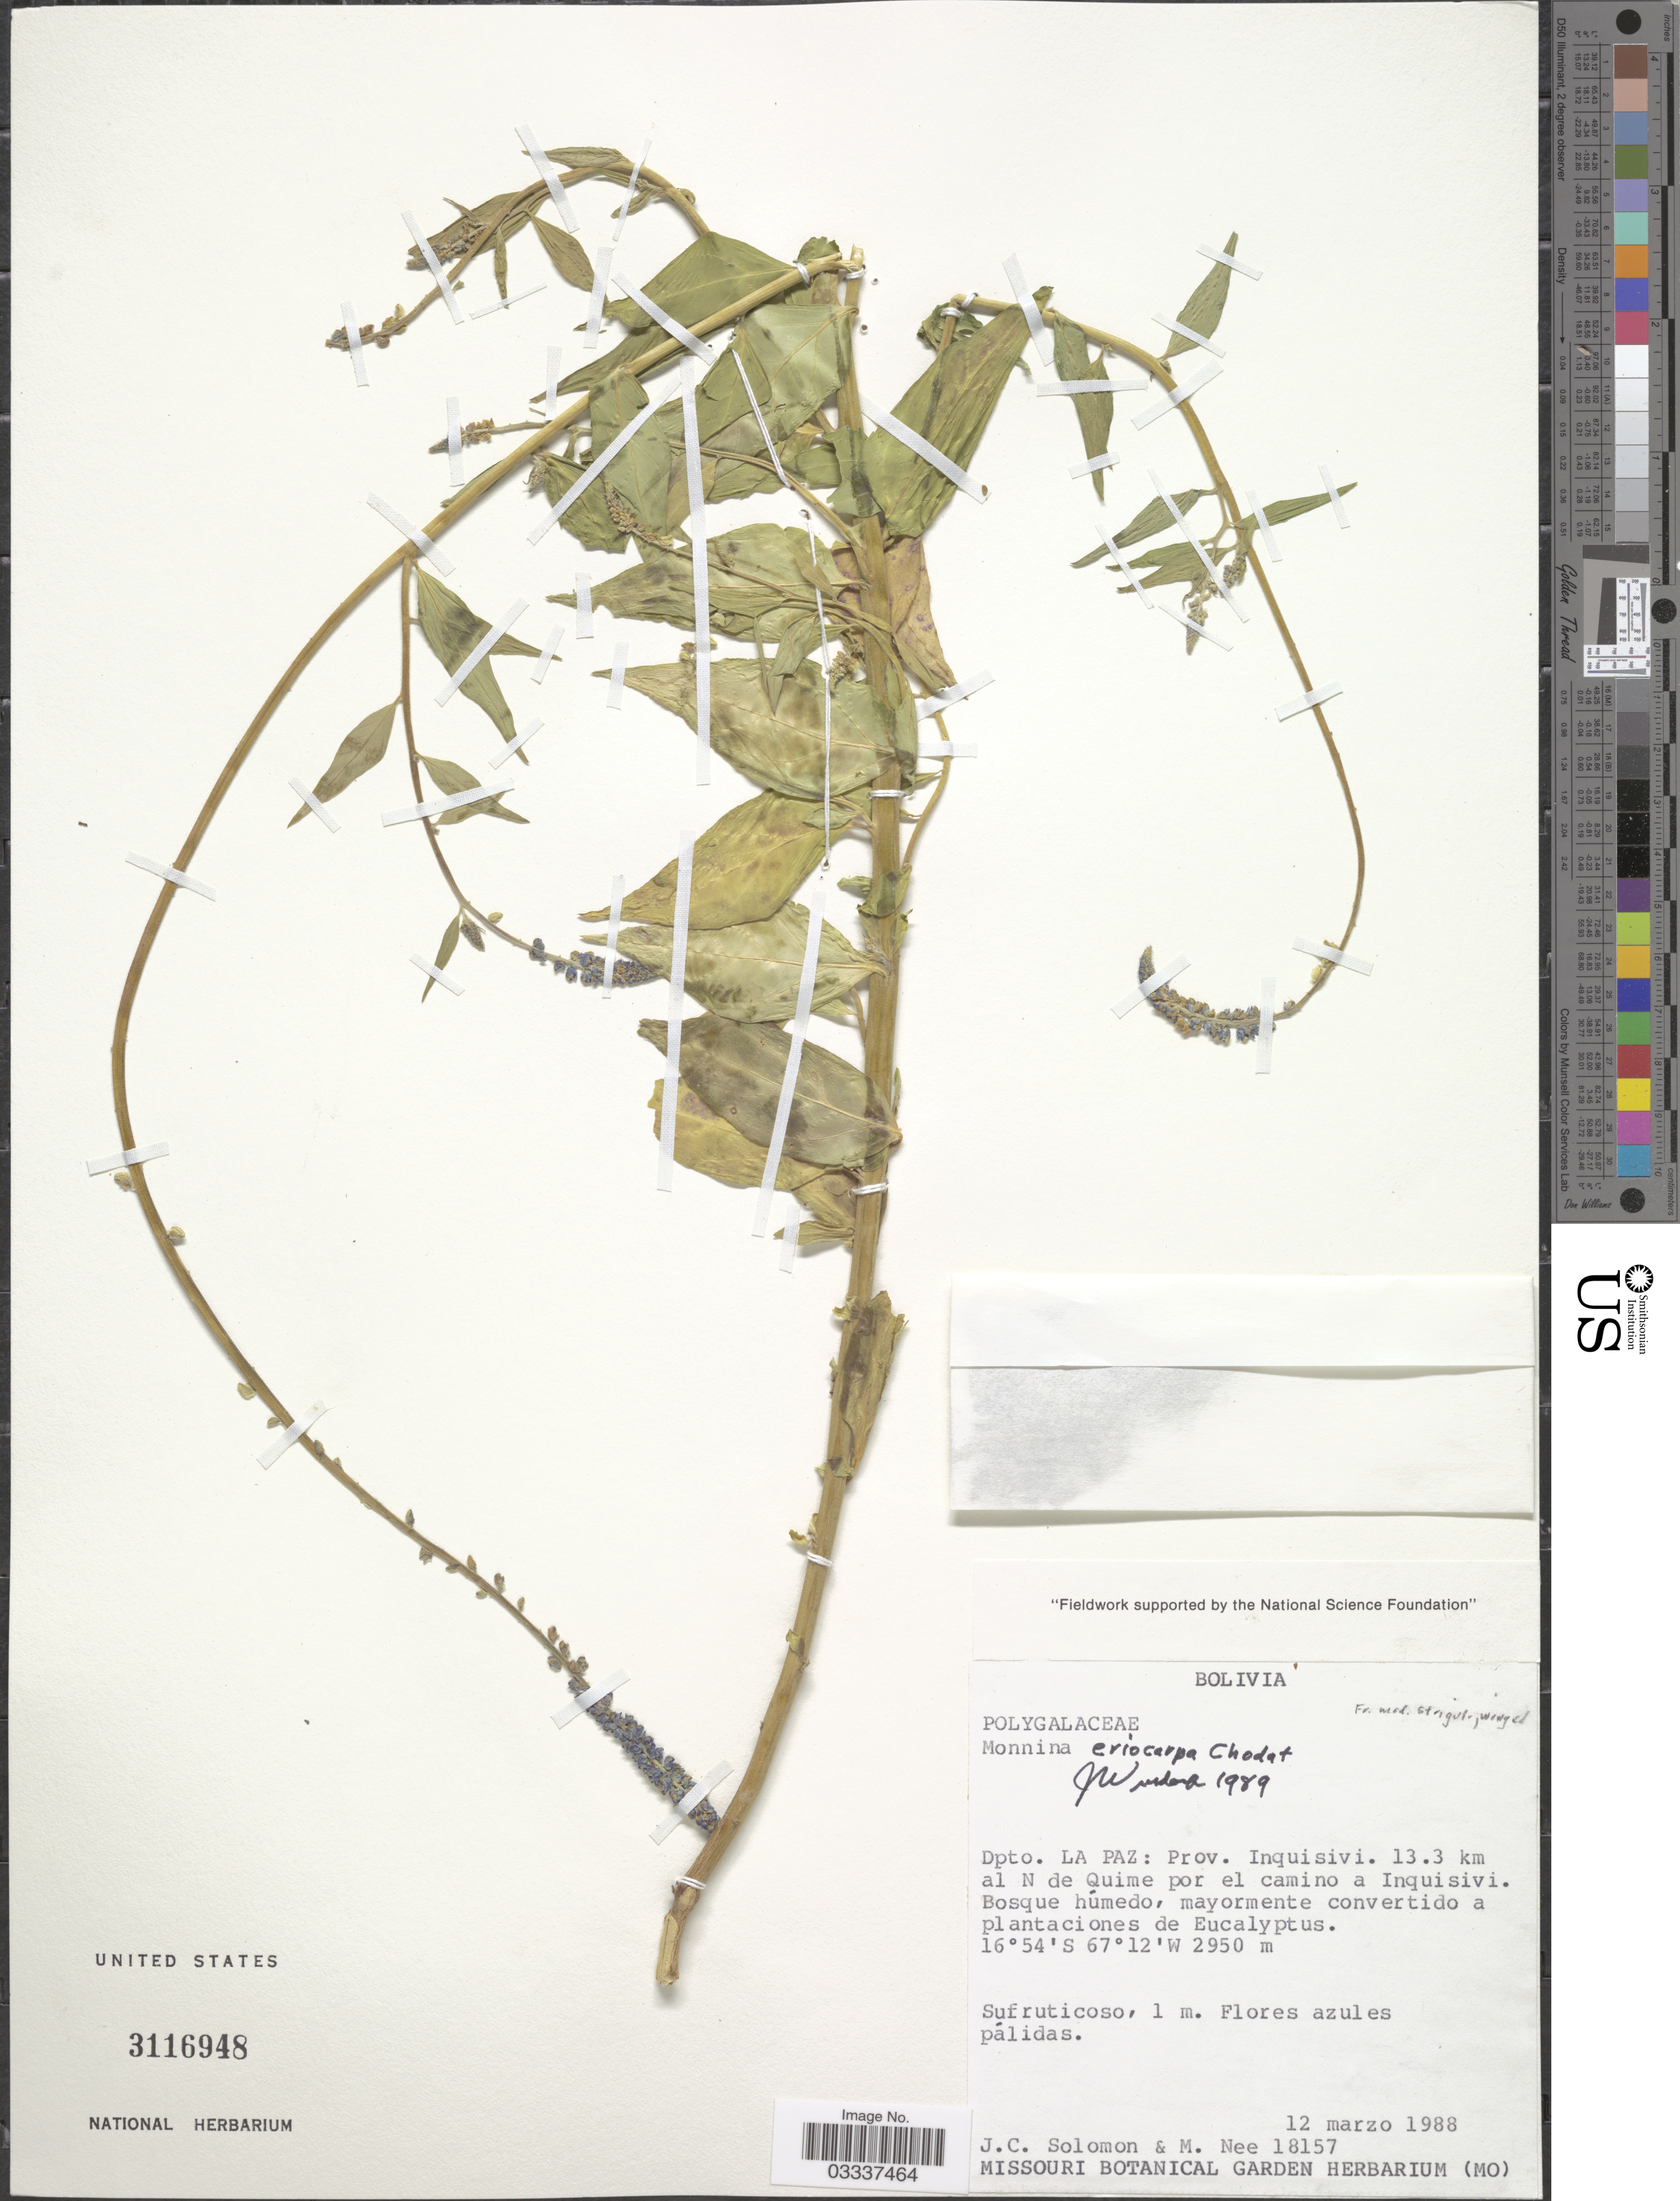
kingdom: Plantae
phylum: Tracheophyta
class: Magnoliopsida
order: Fabales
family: Polygalaceae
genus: Monnina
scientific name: Monnina erioclada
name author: Gand.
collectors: J. C. Solomon & M. Nee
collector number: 18157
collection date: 1988-03-12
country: Bolivia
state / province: La Paz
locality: Dpto. La Paz: Prov. Inquisivi. 13.3 km al N de Quime por el camino a Inquisivi.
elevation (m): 2950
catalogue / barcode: US 3116948